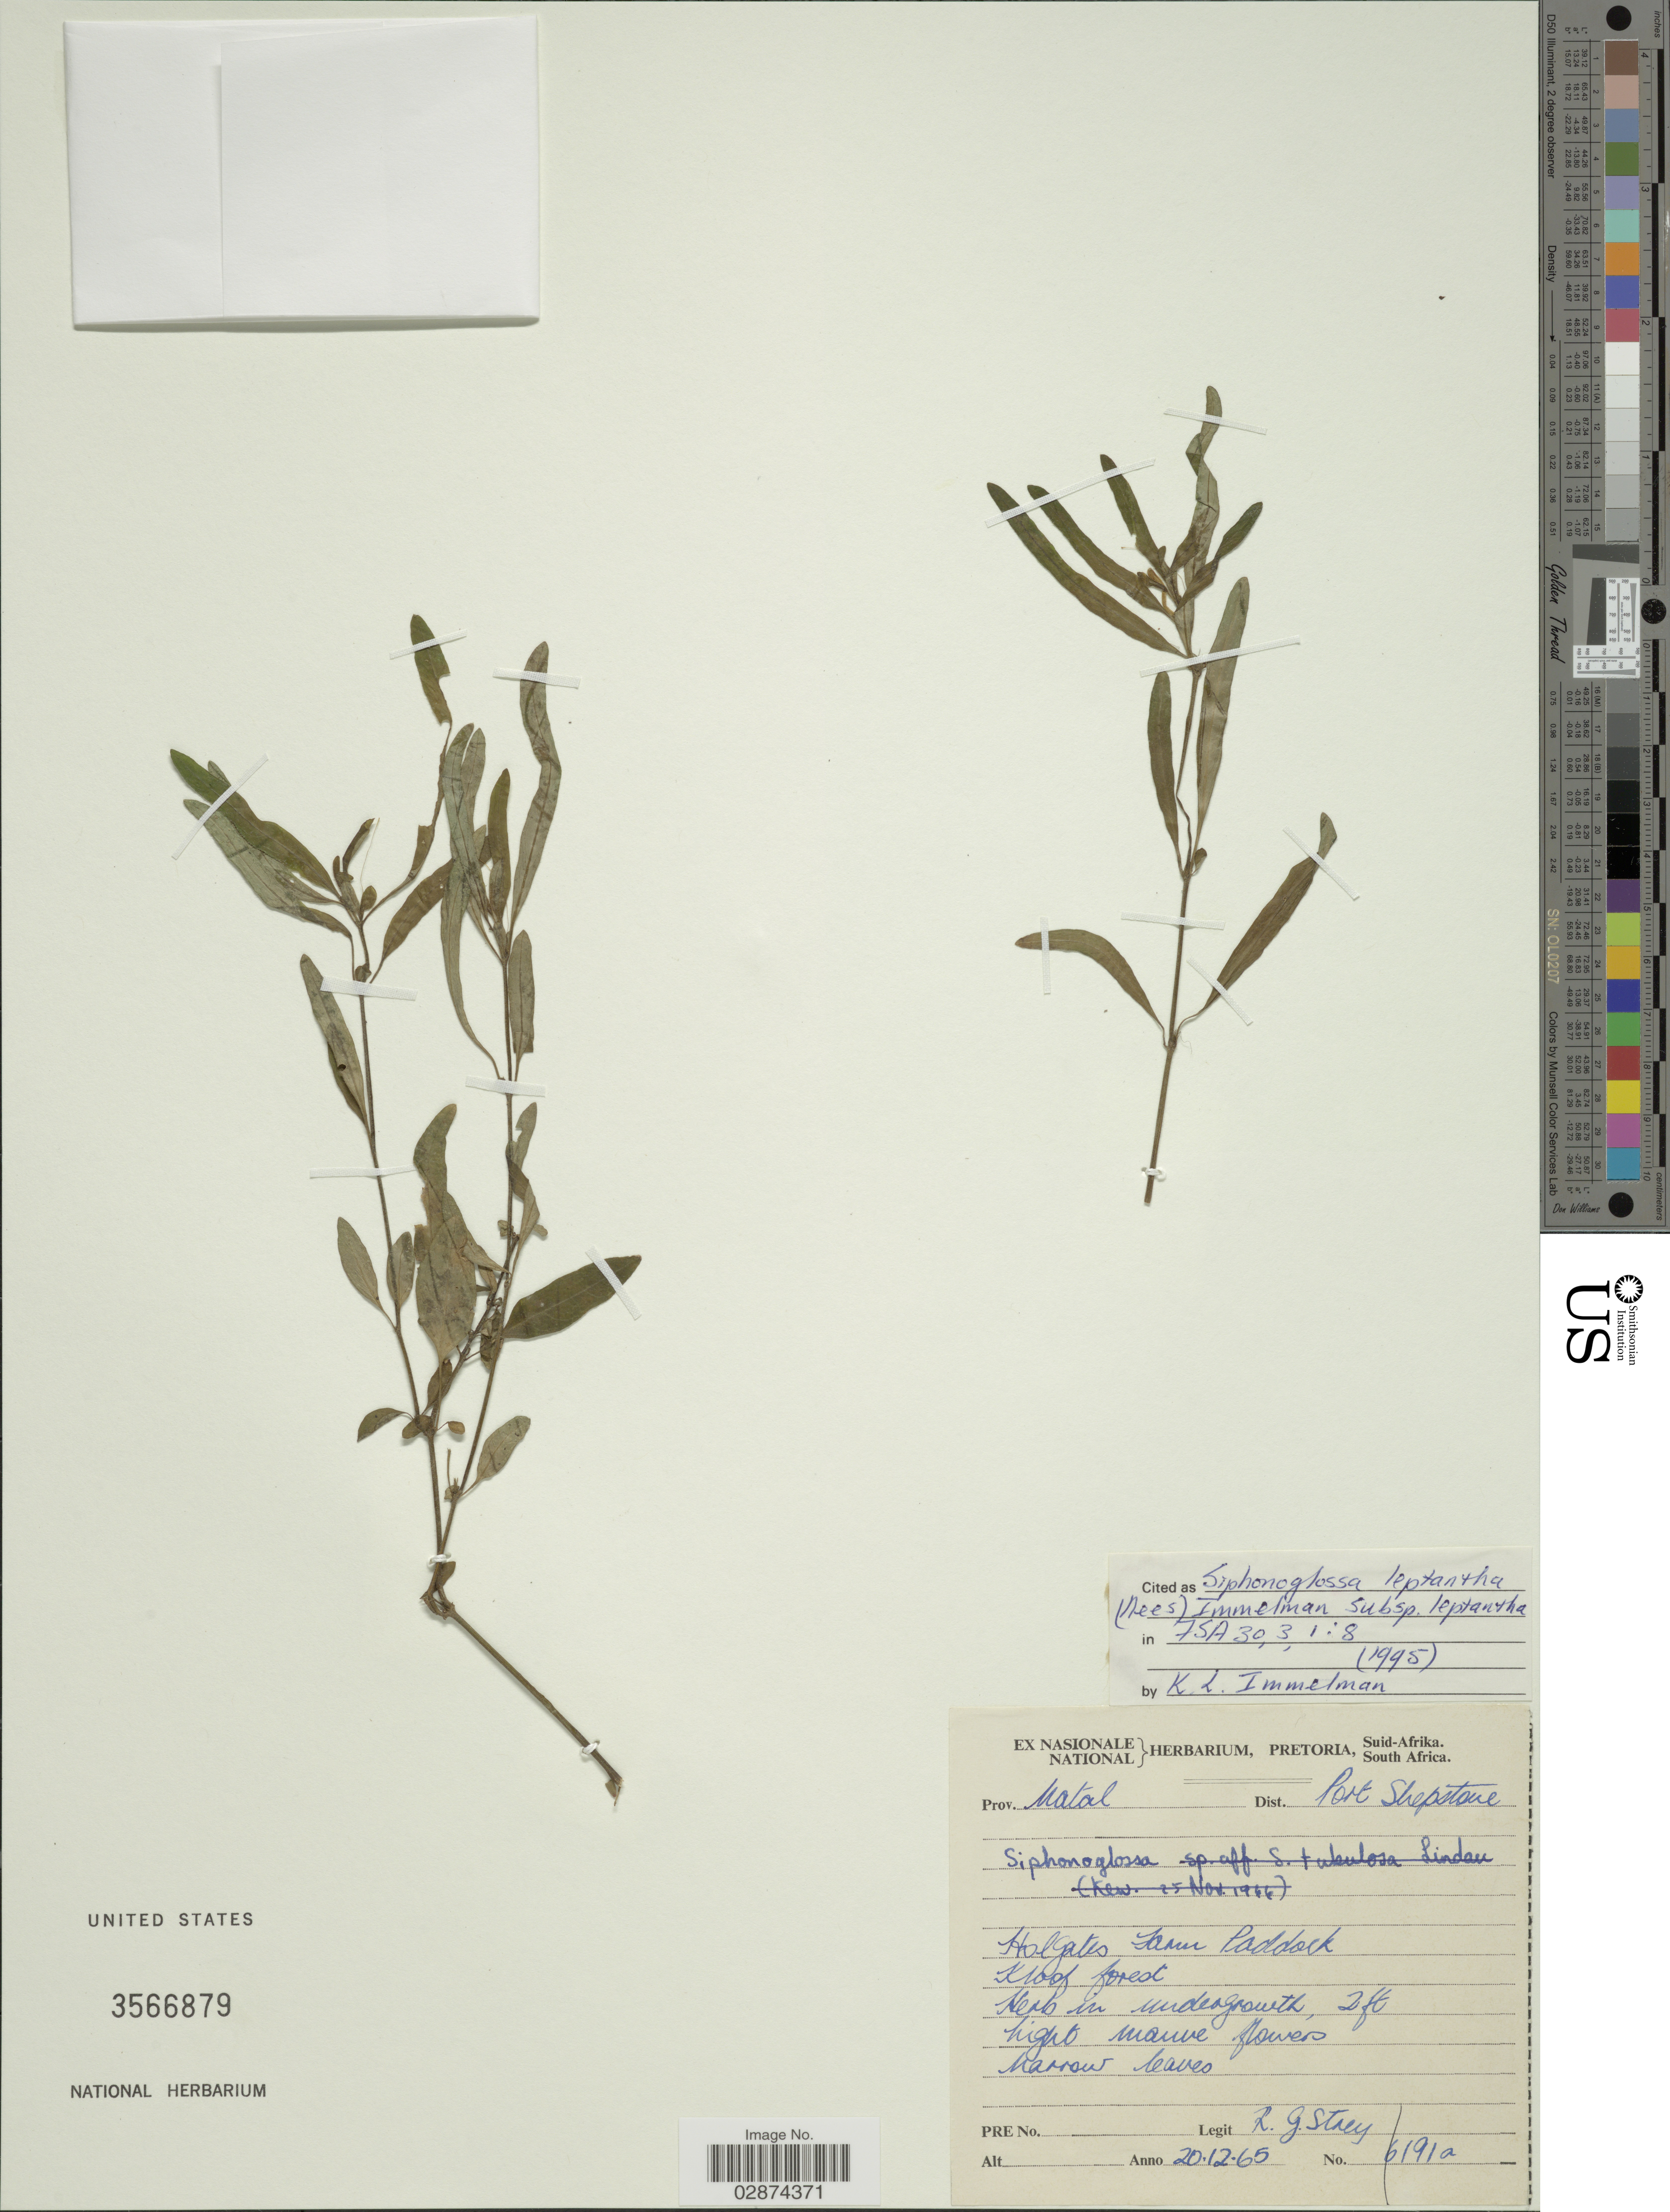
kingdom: Plantae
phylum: Tracheophyta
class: Magnoliopsida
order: Lamiales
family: Acanthaceae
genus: Siphonoglossa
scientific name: Siphonoglossa leptantha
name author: (Nees) Immelman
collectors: R. G. Strey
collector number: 6191a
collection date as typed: Transcribed d/m/y: 20/12/65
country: South Africa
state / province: KwaZulu-Natal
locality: Prov. Natal. Dist. Port Shepstone. Holgates Farm Paddock. Kloof forest.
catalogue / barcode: US 3566879